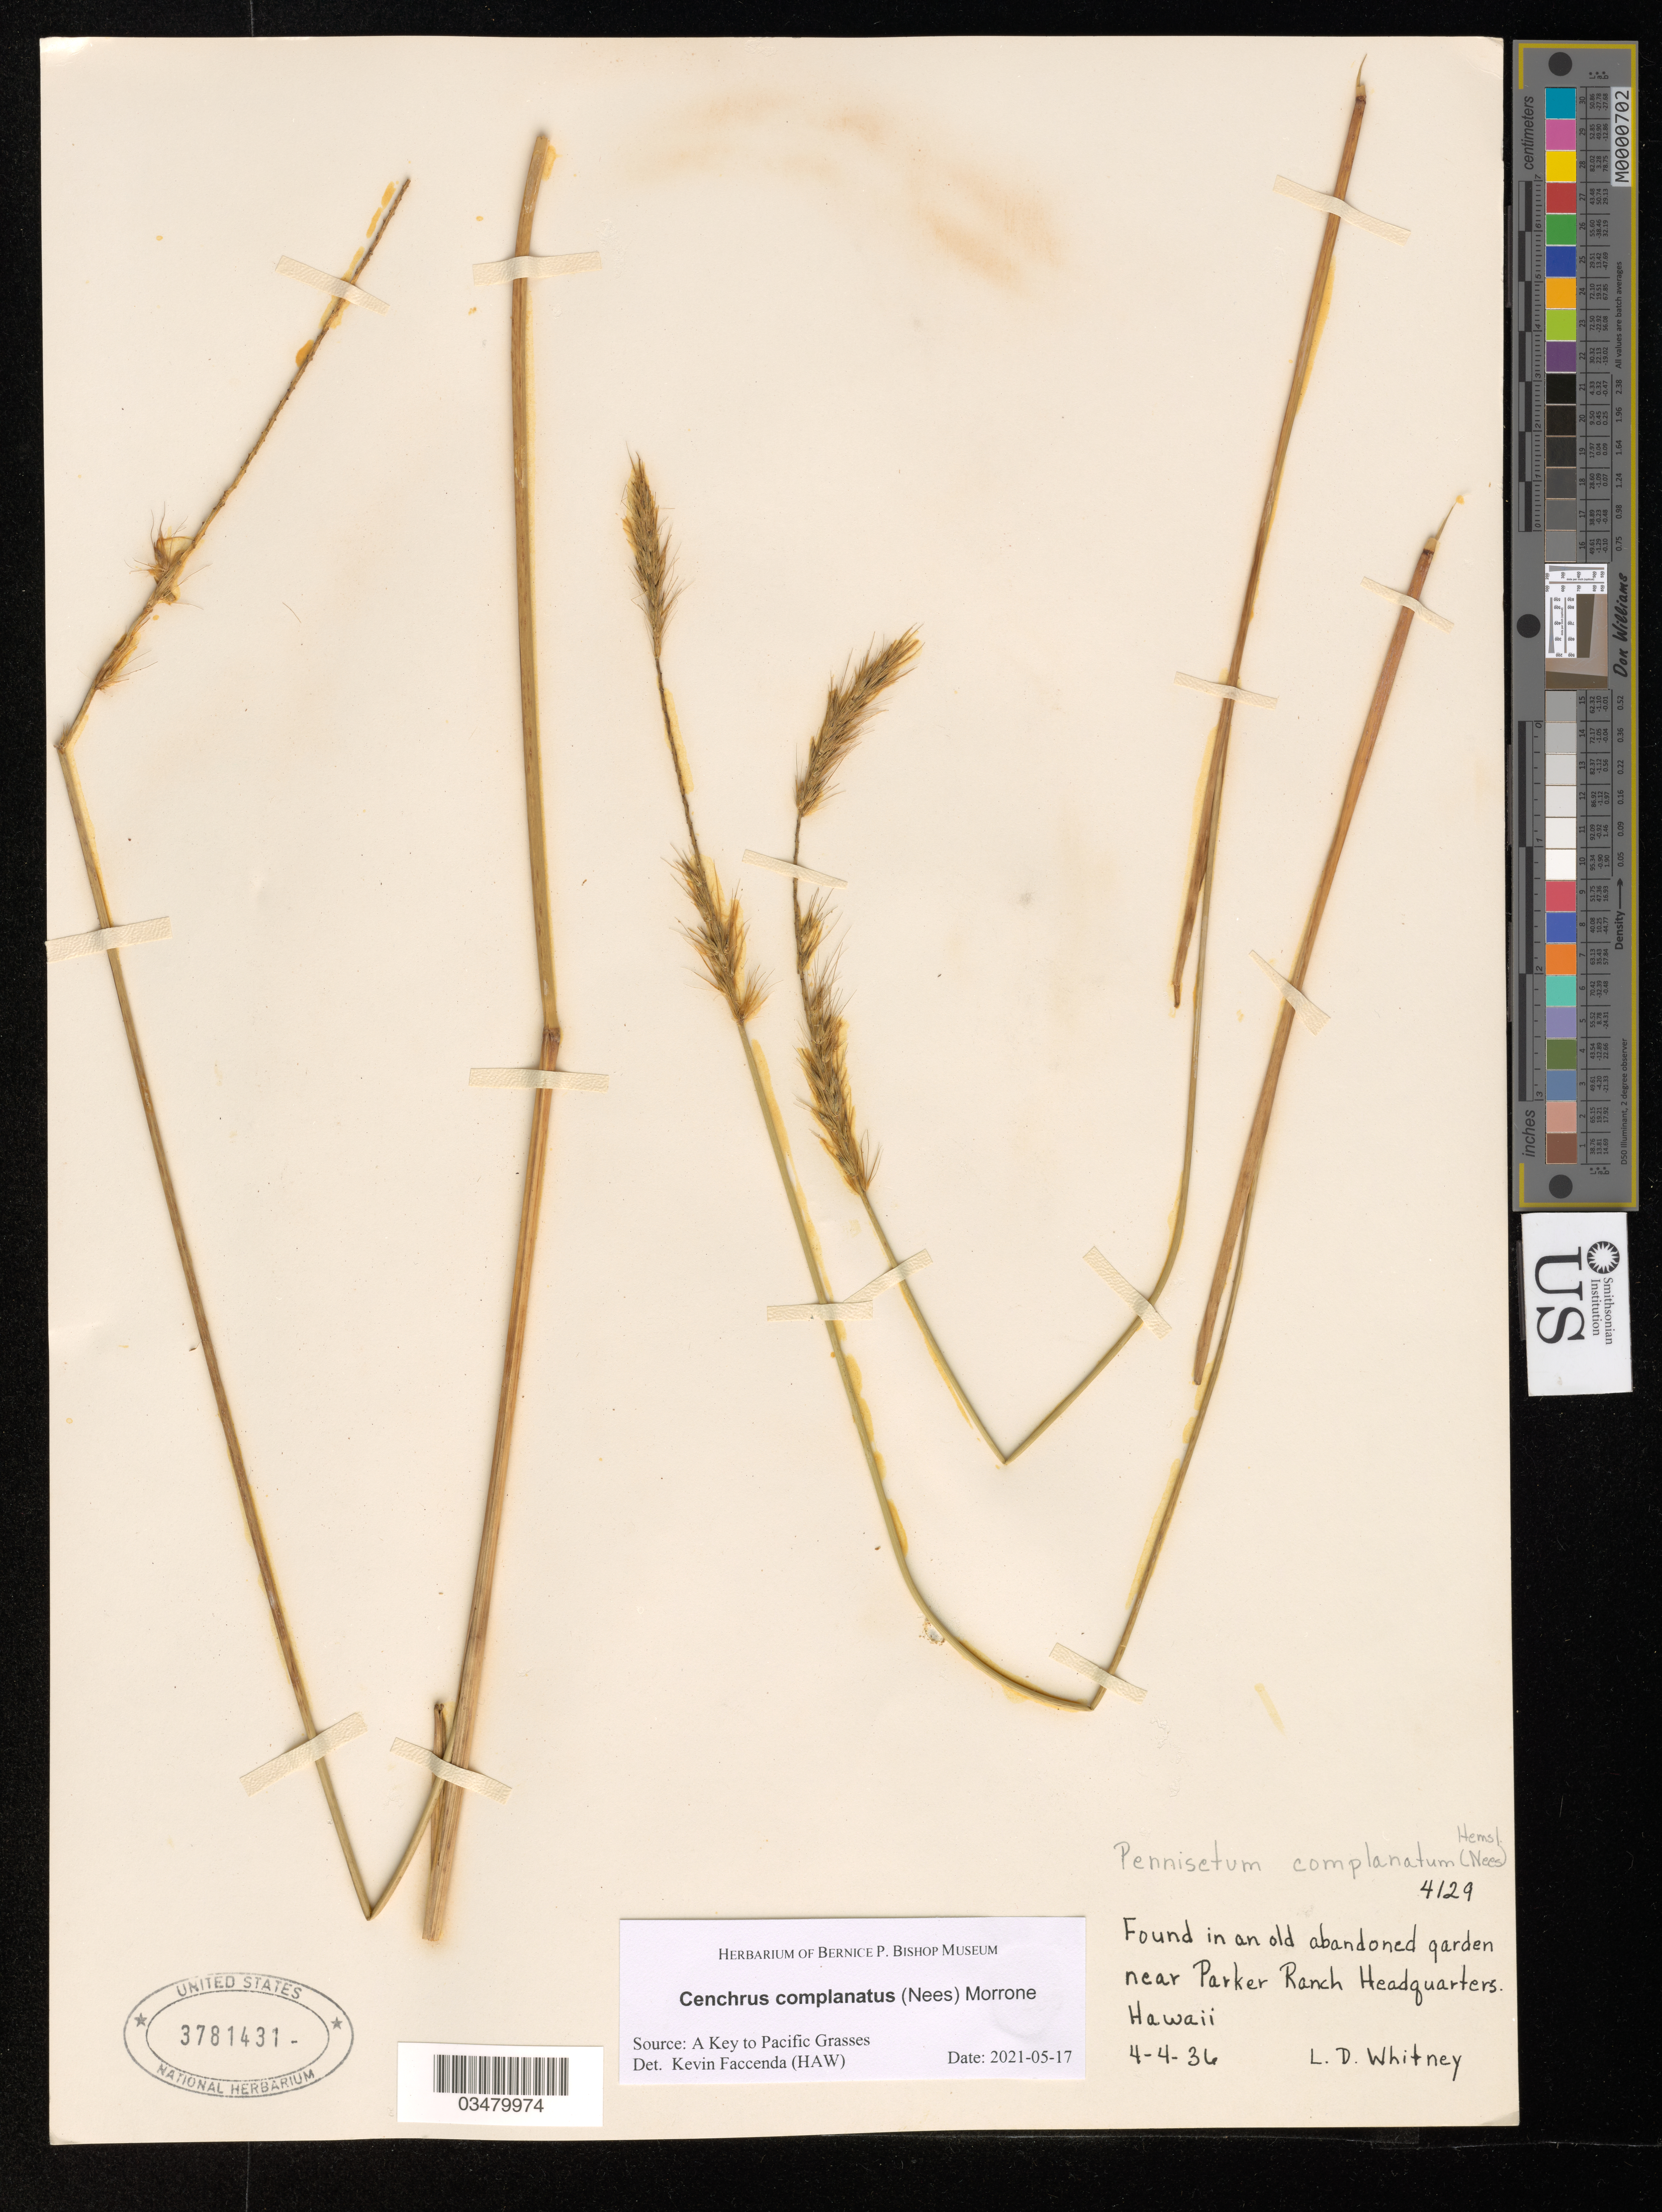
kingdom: Plantae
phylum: Tracheophyta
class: Liliopsida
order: Poales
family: Poaceae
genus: Cenchrus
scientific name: Cenchrus complanatus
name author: (Nees) Morrone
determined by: Faccenda, K.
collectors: L. Whitney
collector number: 4129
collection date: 1936-04-04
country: United States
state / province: Hawaii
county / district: Hawaii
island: Hawaii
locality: Near old abandoned garden near Parker Ranch Headquarters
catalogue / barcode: US 3781431